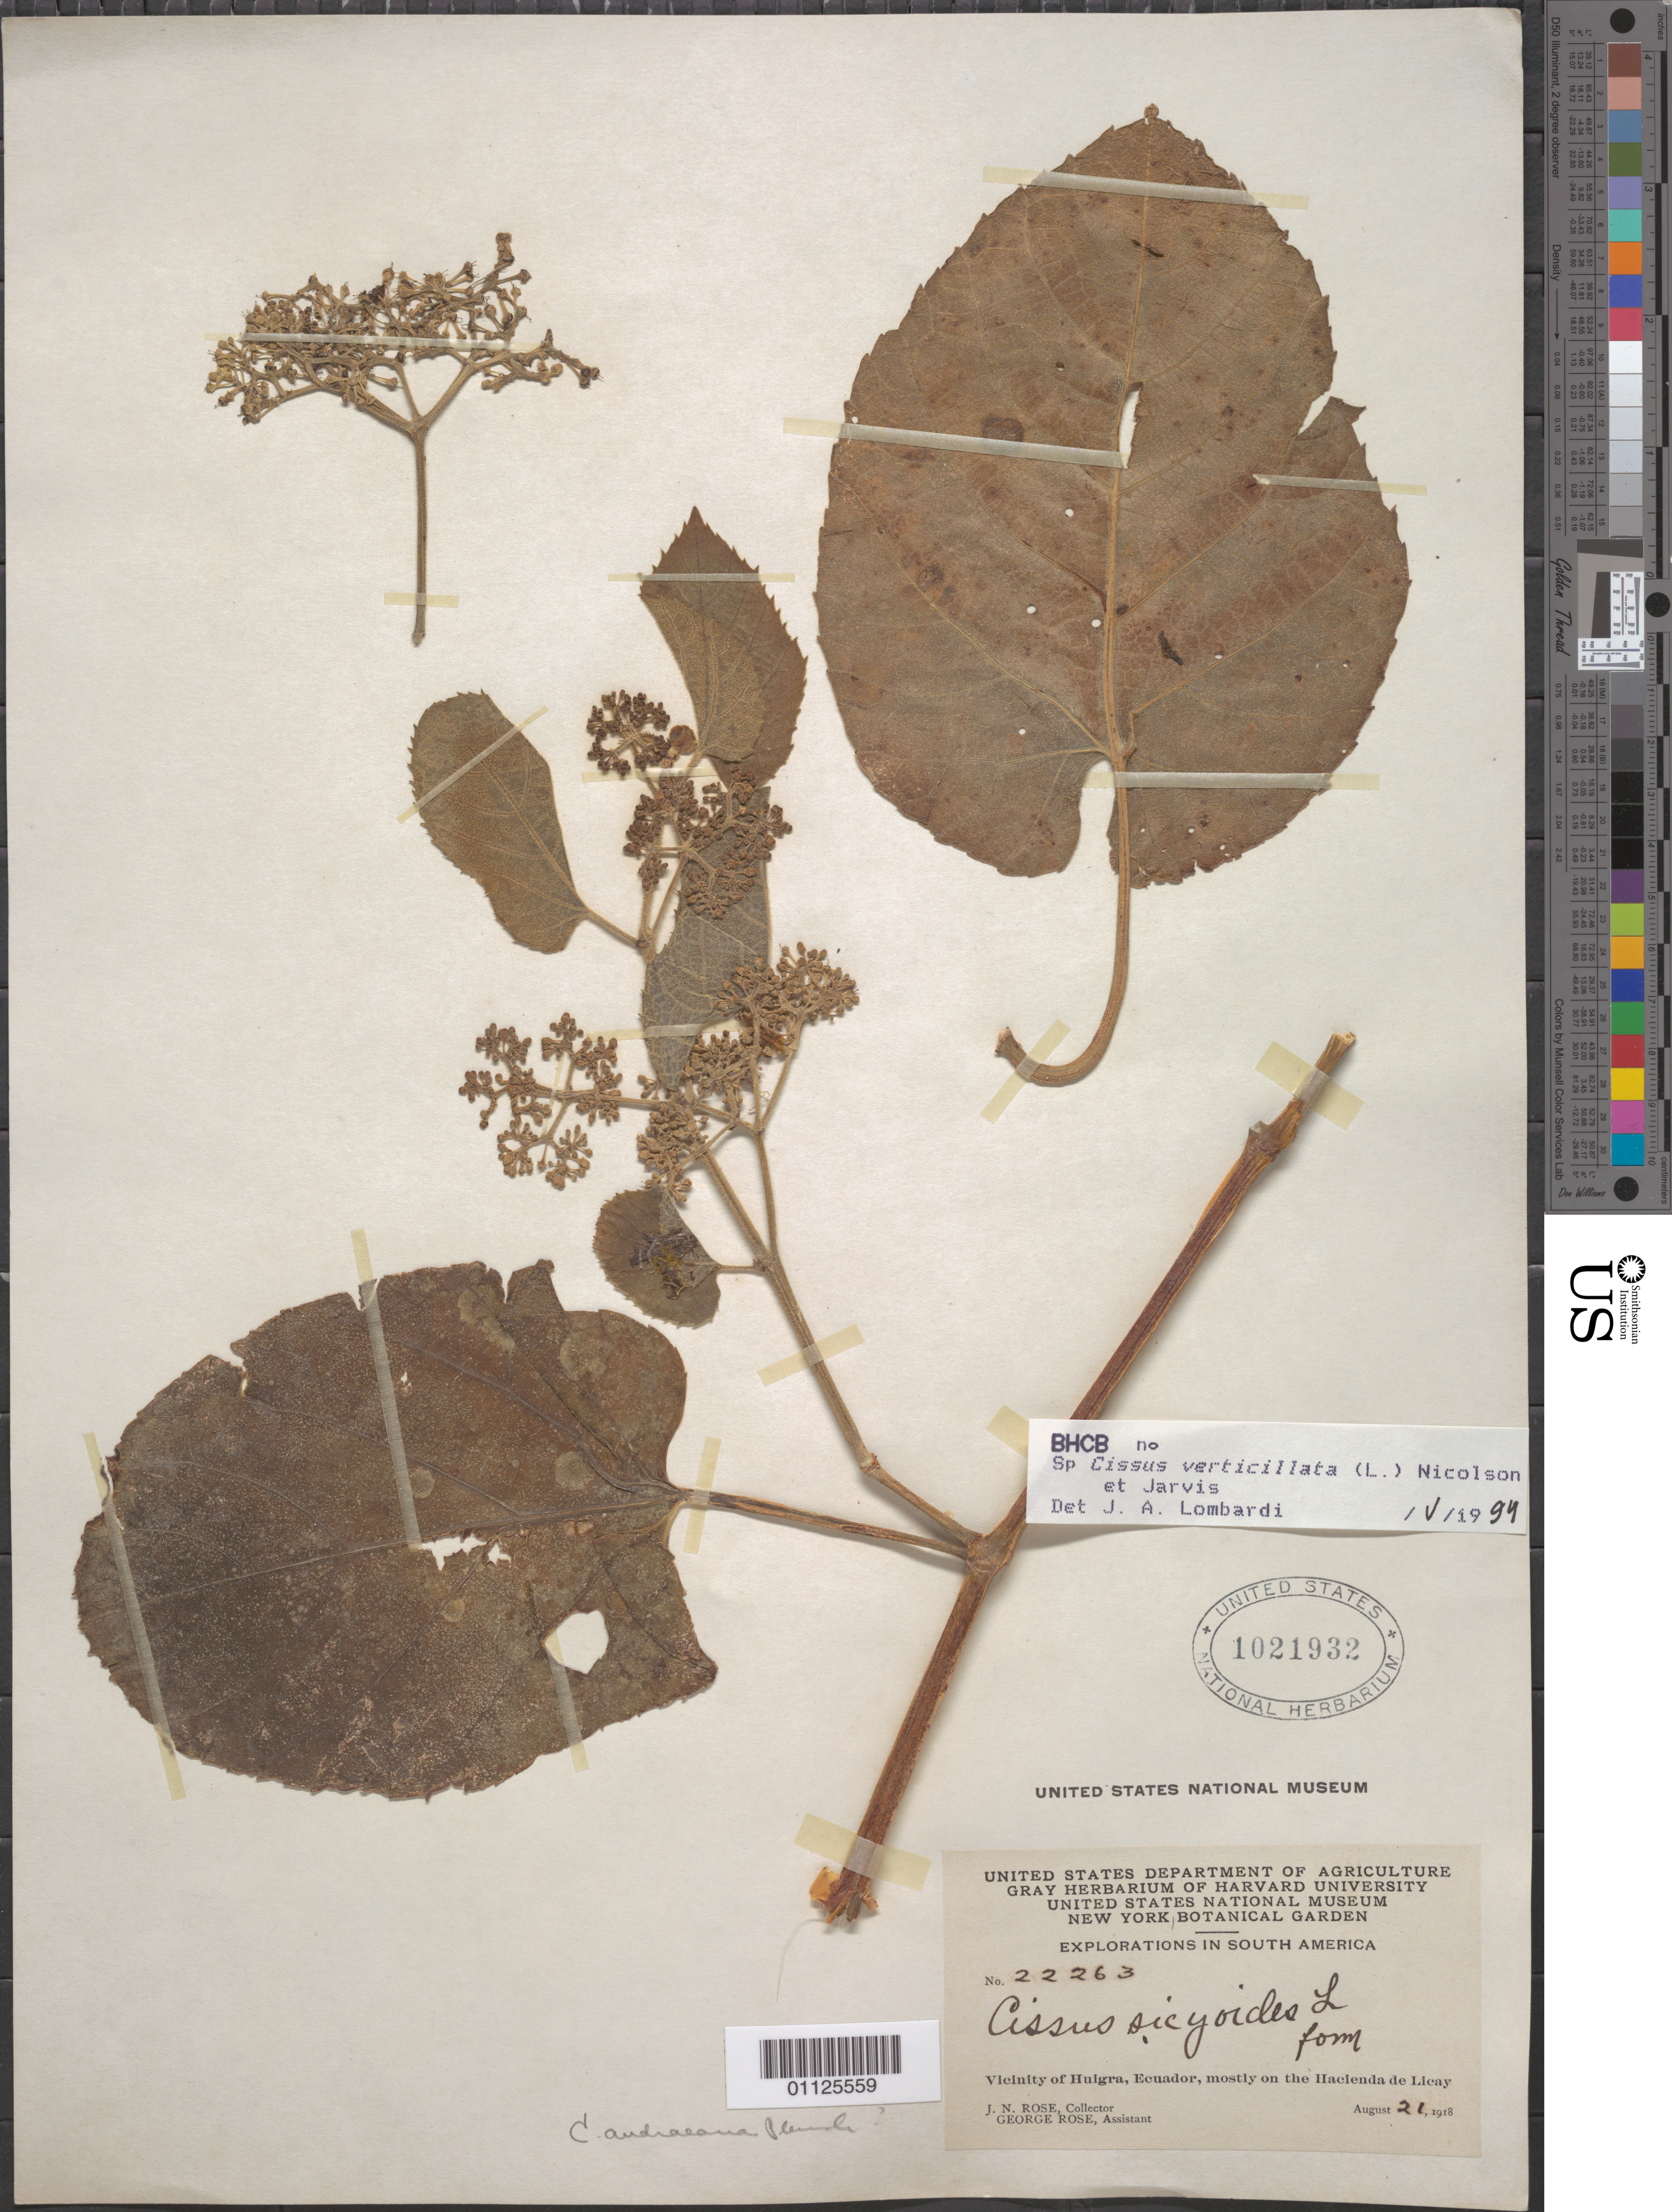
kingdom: Plantae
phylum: Tracheophyta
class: Magnoliopsida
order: Vitales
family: Vitaceae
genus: Cissus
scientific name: Cissus verticillata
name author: (L.) Nicolson & C.E. Jarvis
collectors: J. N. Rose & G. Rose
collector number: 22263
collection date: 1918-08-21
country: Ecuador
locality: Vicinity of Huigra, mostly on the Hacienda de Licay.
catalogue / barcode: US 1021932